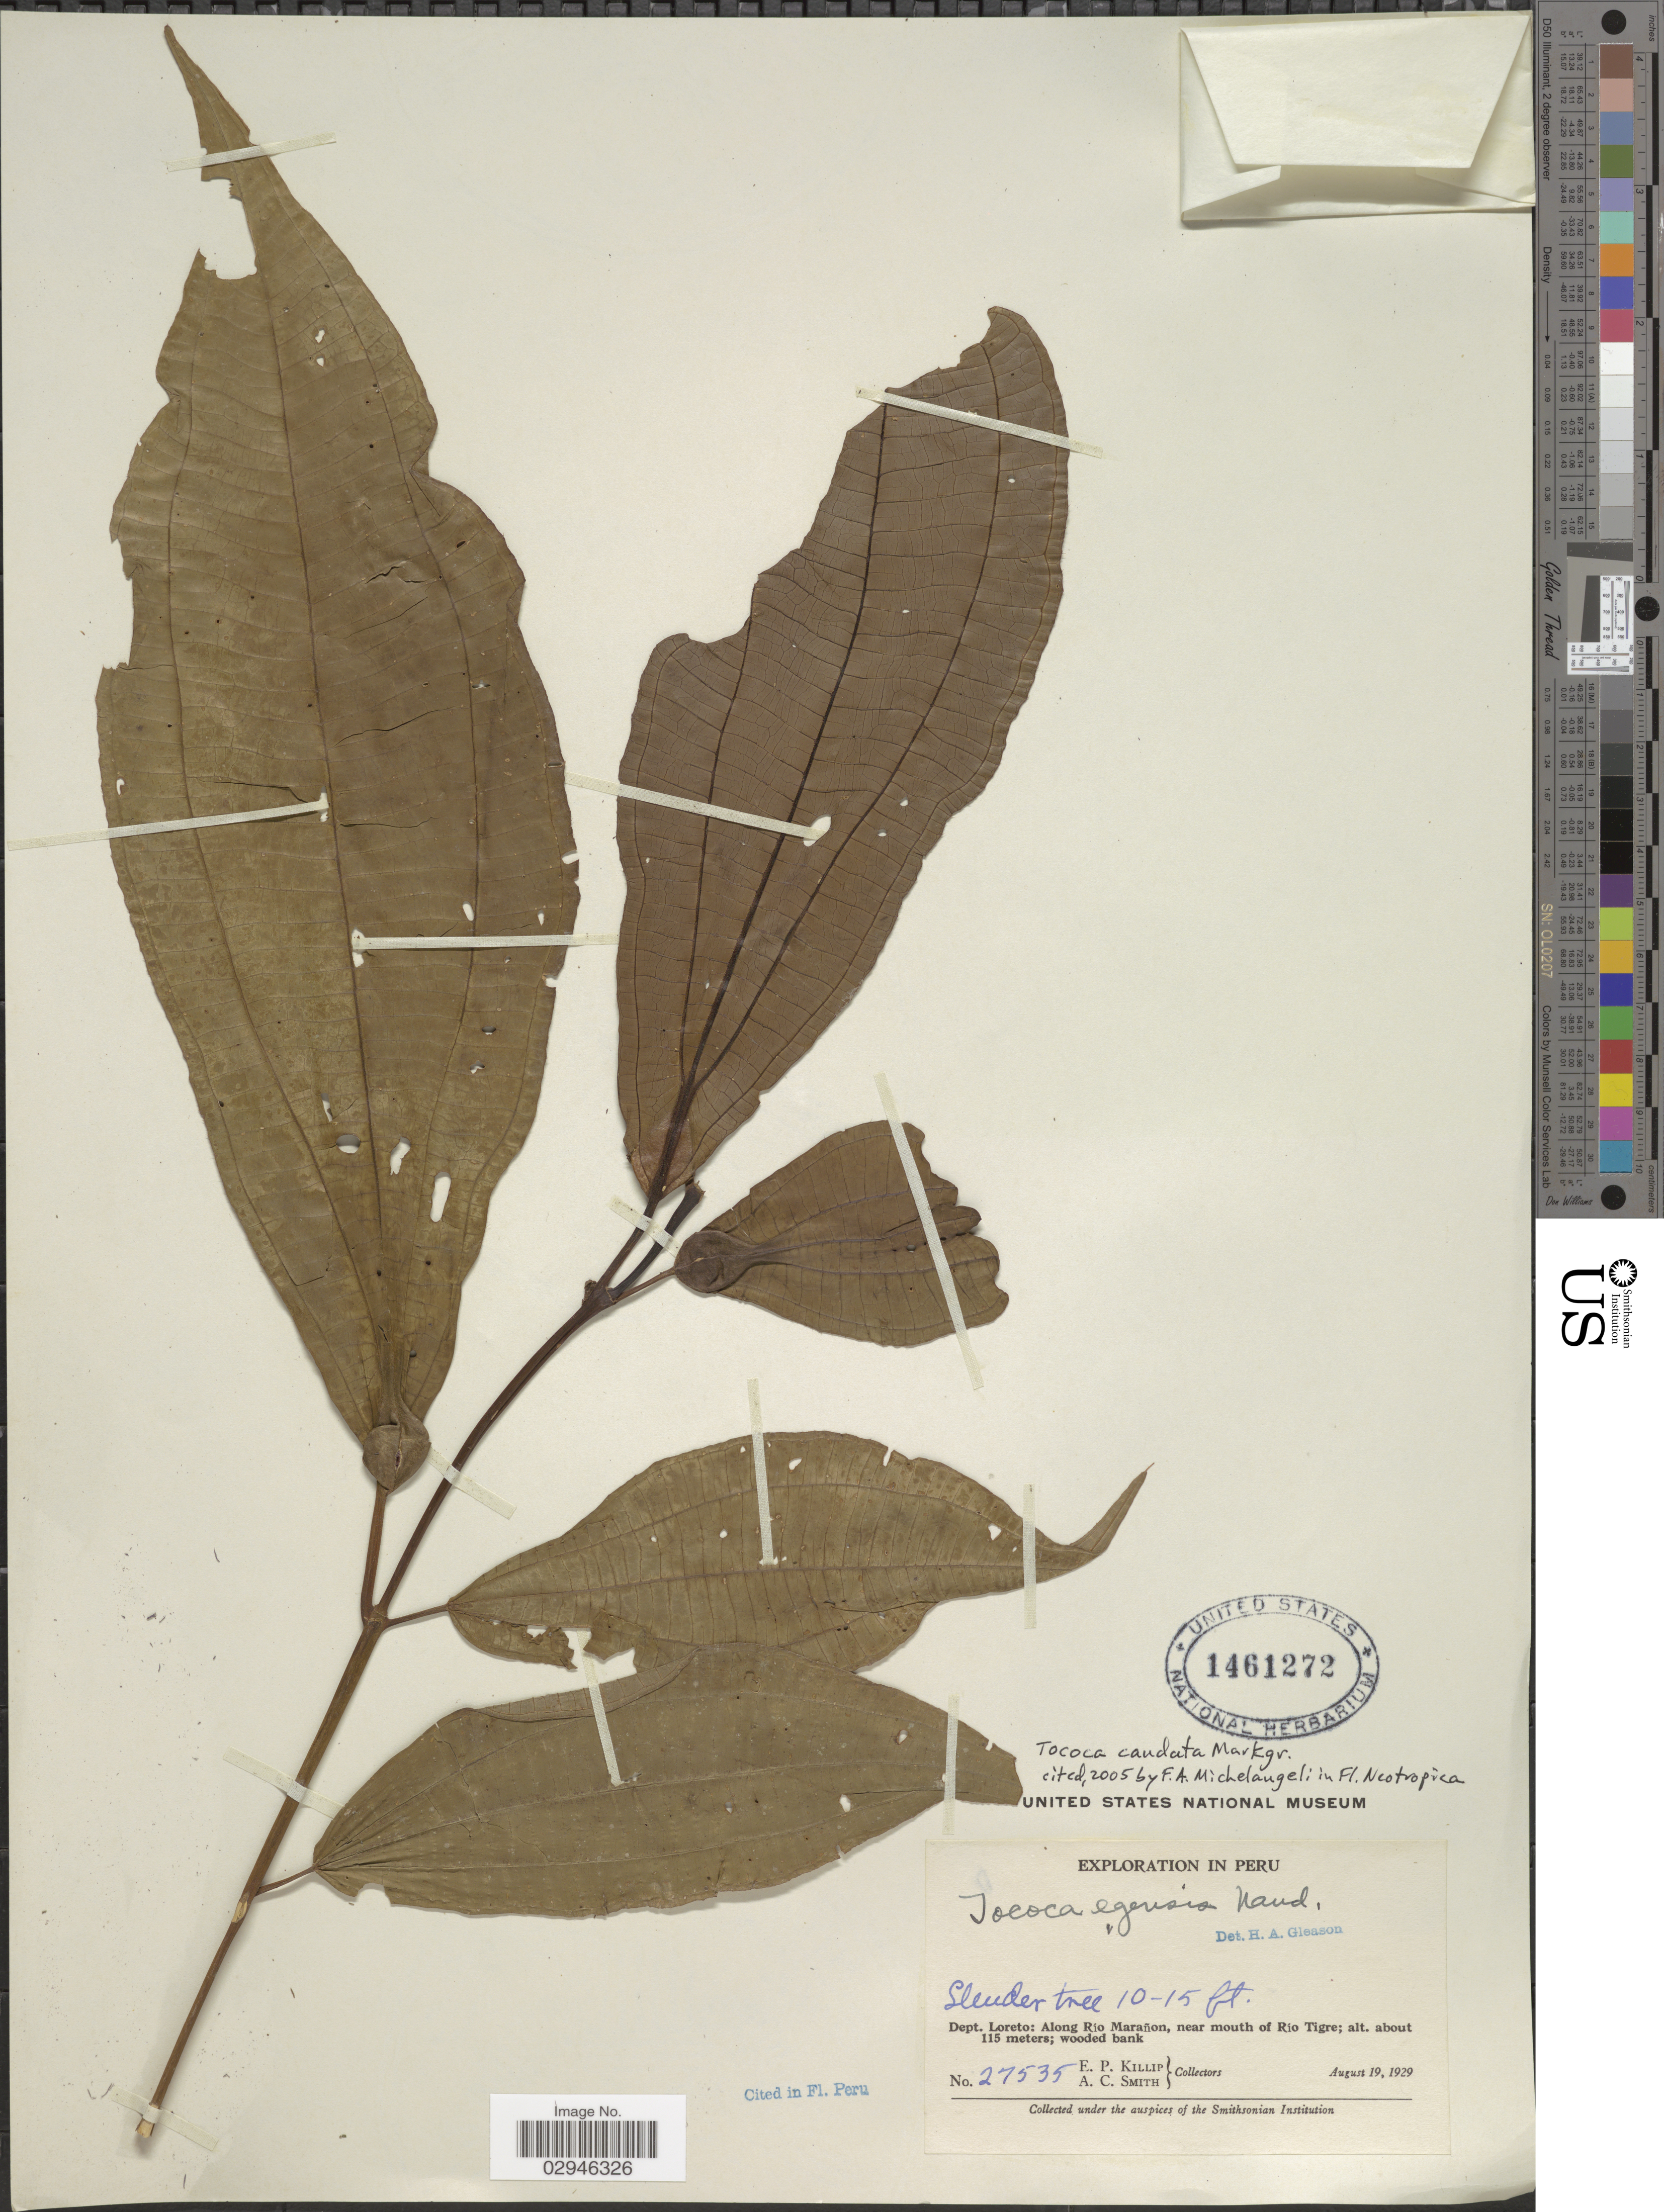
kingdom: Plantae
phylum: Tracheophyta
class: Magnoliopsida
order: Myrtales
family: Melastomataceae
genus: Tococa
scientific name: Tococa caudata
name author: Markgr.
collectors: E. P. Killip & A. C. Smith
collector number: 27535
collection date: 1929-08-19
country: Peru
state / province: Loreto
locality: Dept. Loreto: Along Rio Marañon, near mouth of Rio Tigre.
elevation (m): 115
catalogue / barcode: US 1461272